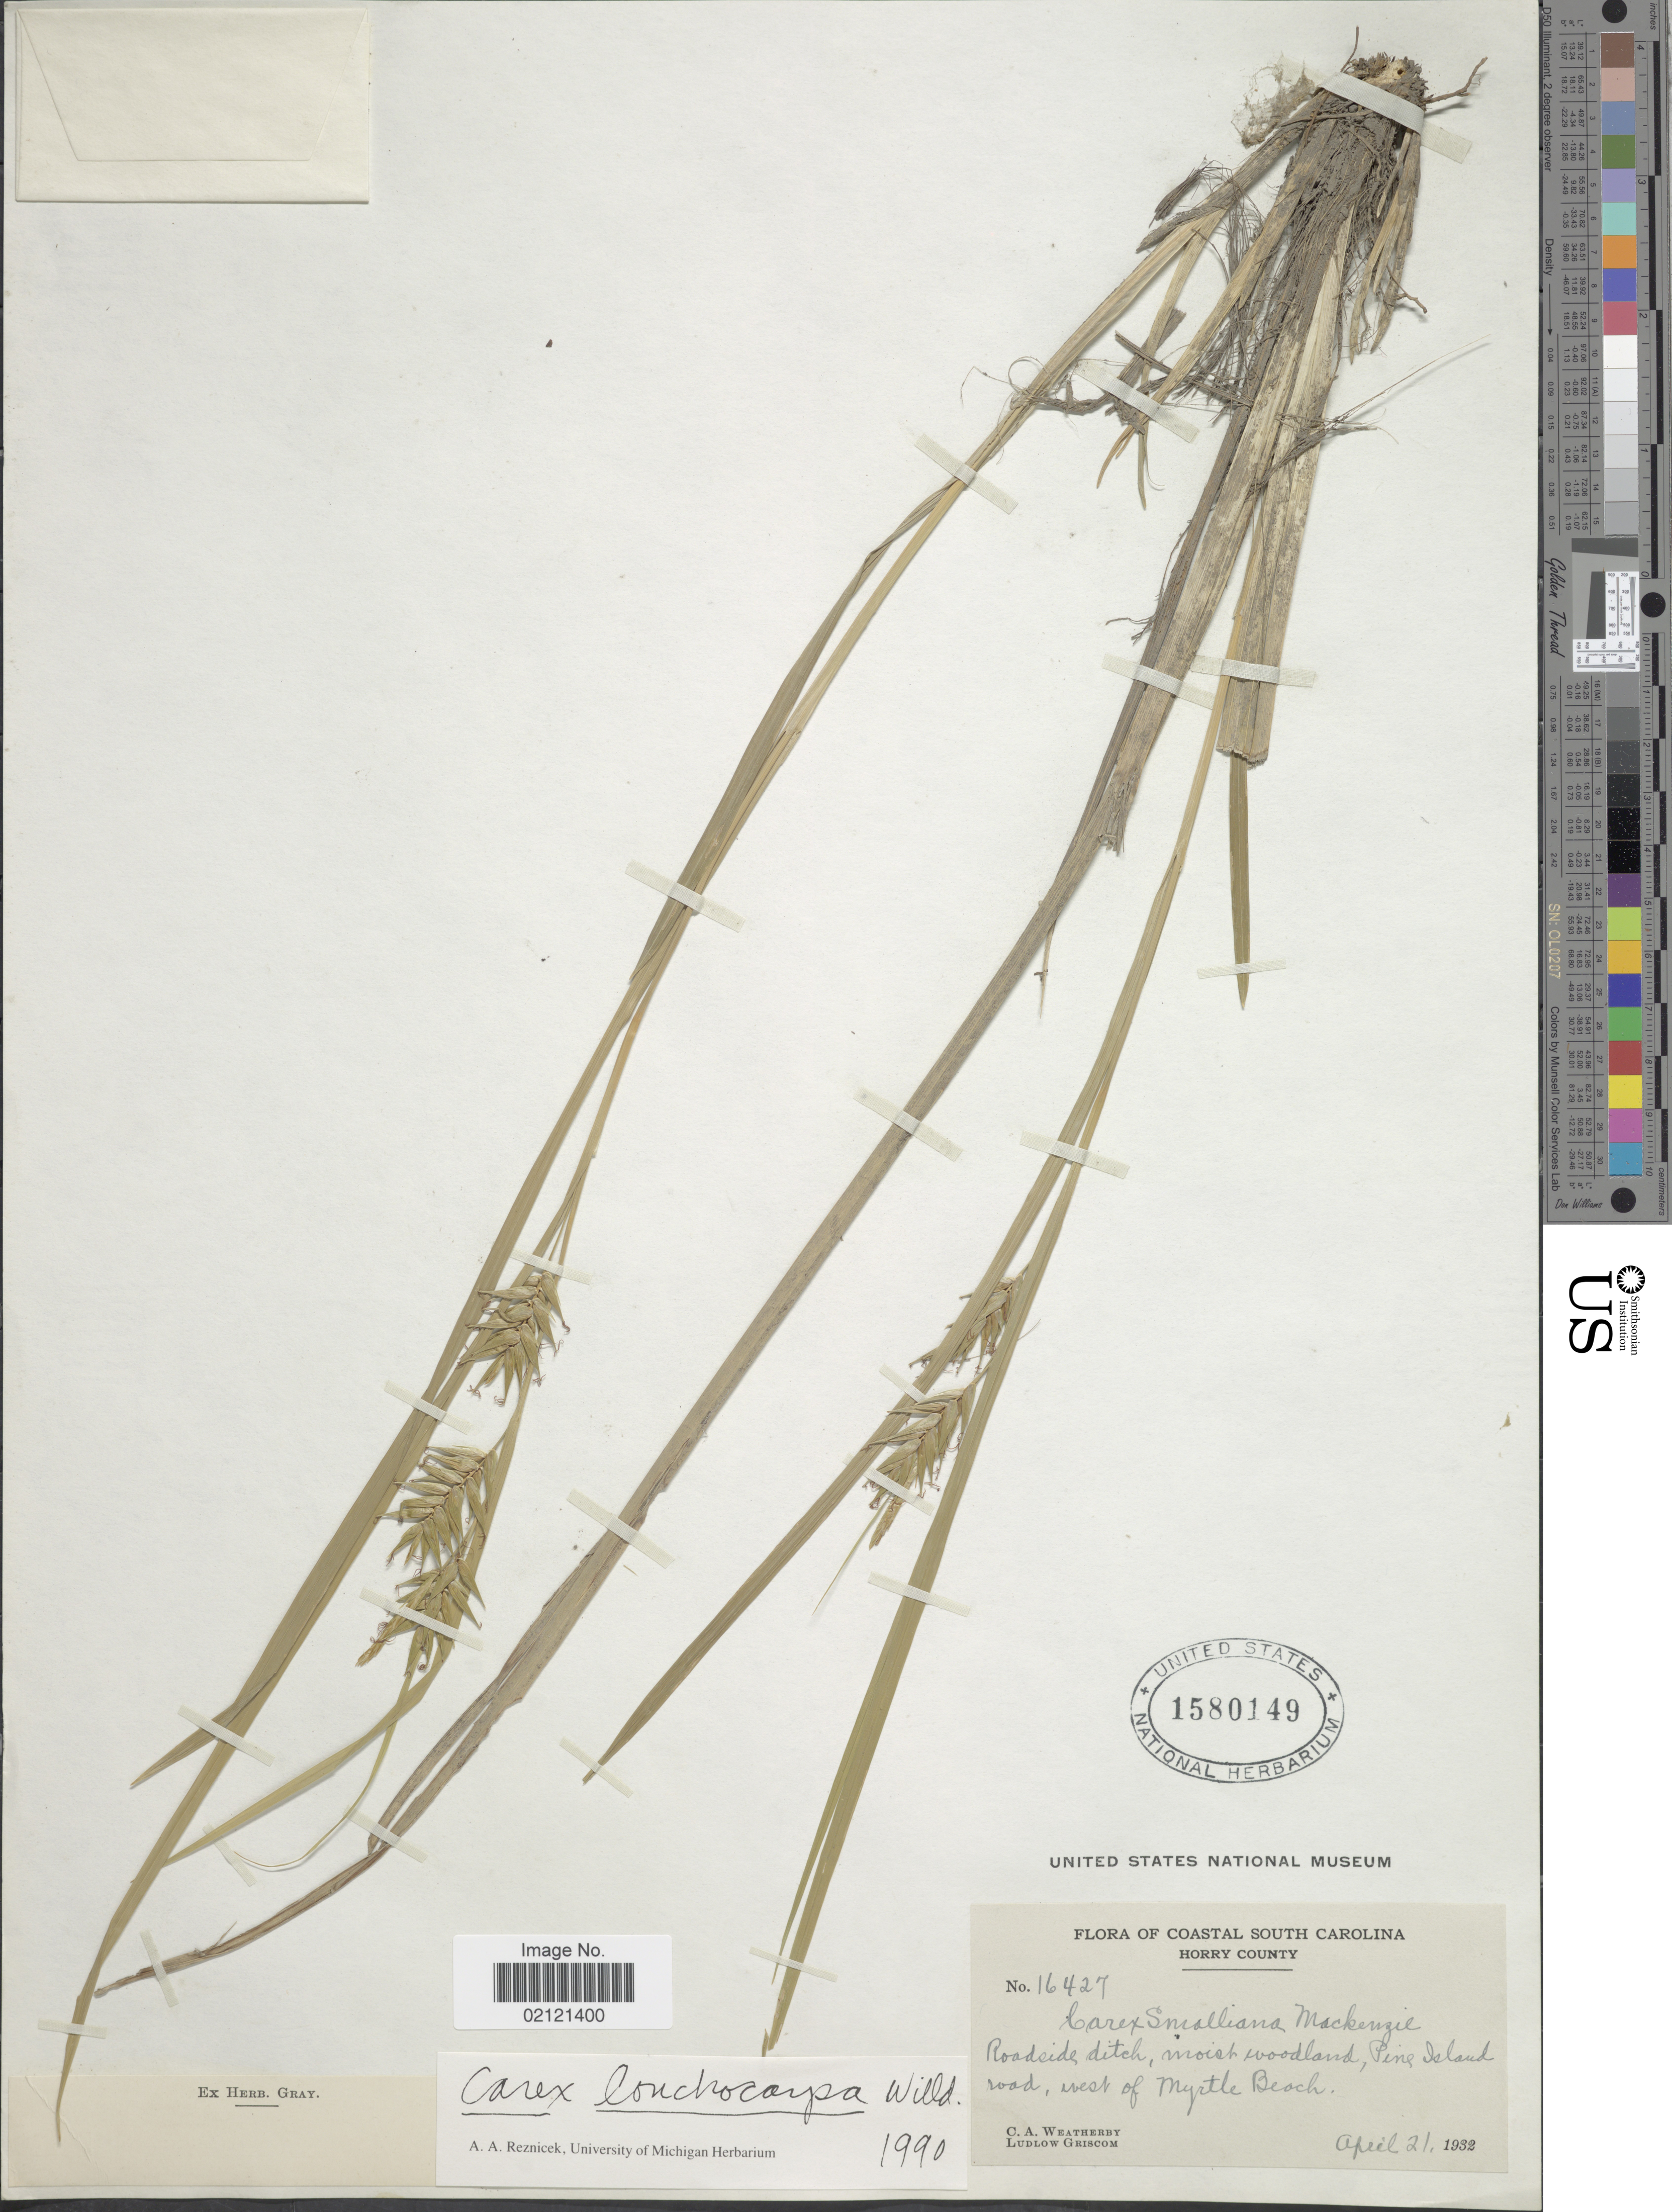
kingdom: Plantae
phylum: Tracheophyta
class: Liliopsida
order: Poales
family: Cyperaceae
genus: Carex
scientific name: Carex lonchocarpa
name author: Willd. ex Spreng.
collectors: C. A. Weatherby & L. Griscom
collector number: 16427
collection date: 1932-04-21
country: United States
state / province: South Carolina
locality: Coastal South Carolina, Horry County, Roadside ditch, moist woodland, pine Island road, west of Myrtle Beach.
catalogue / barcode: US 1580149